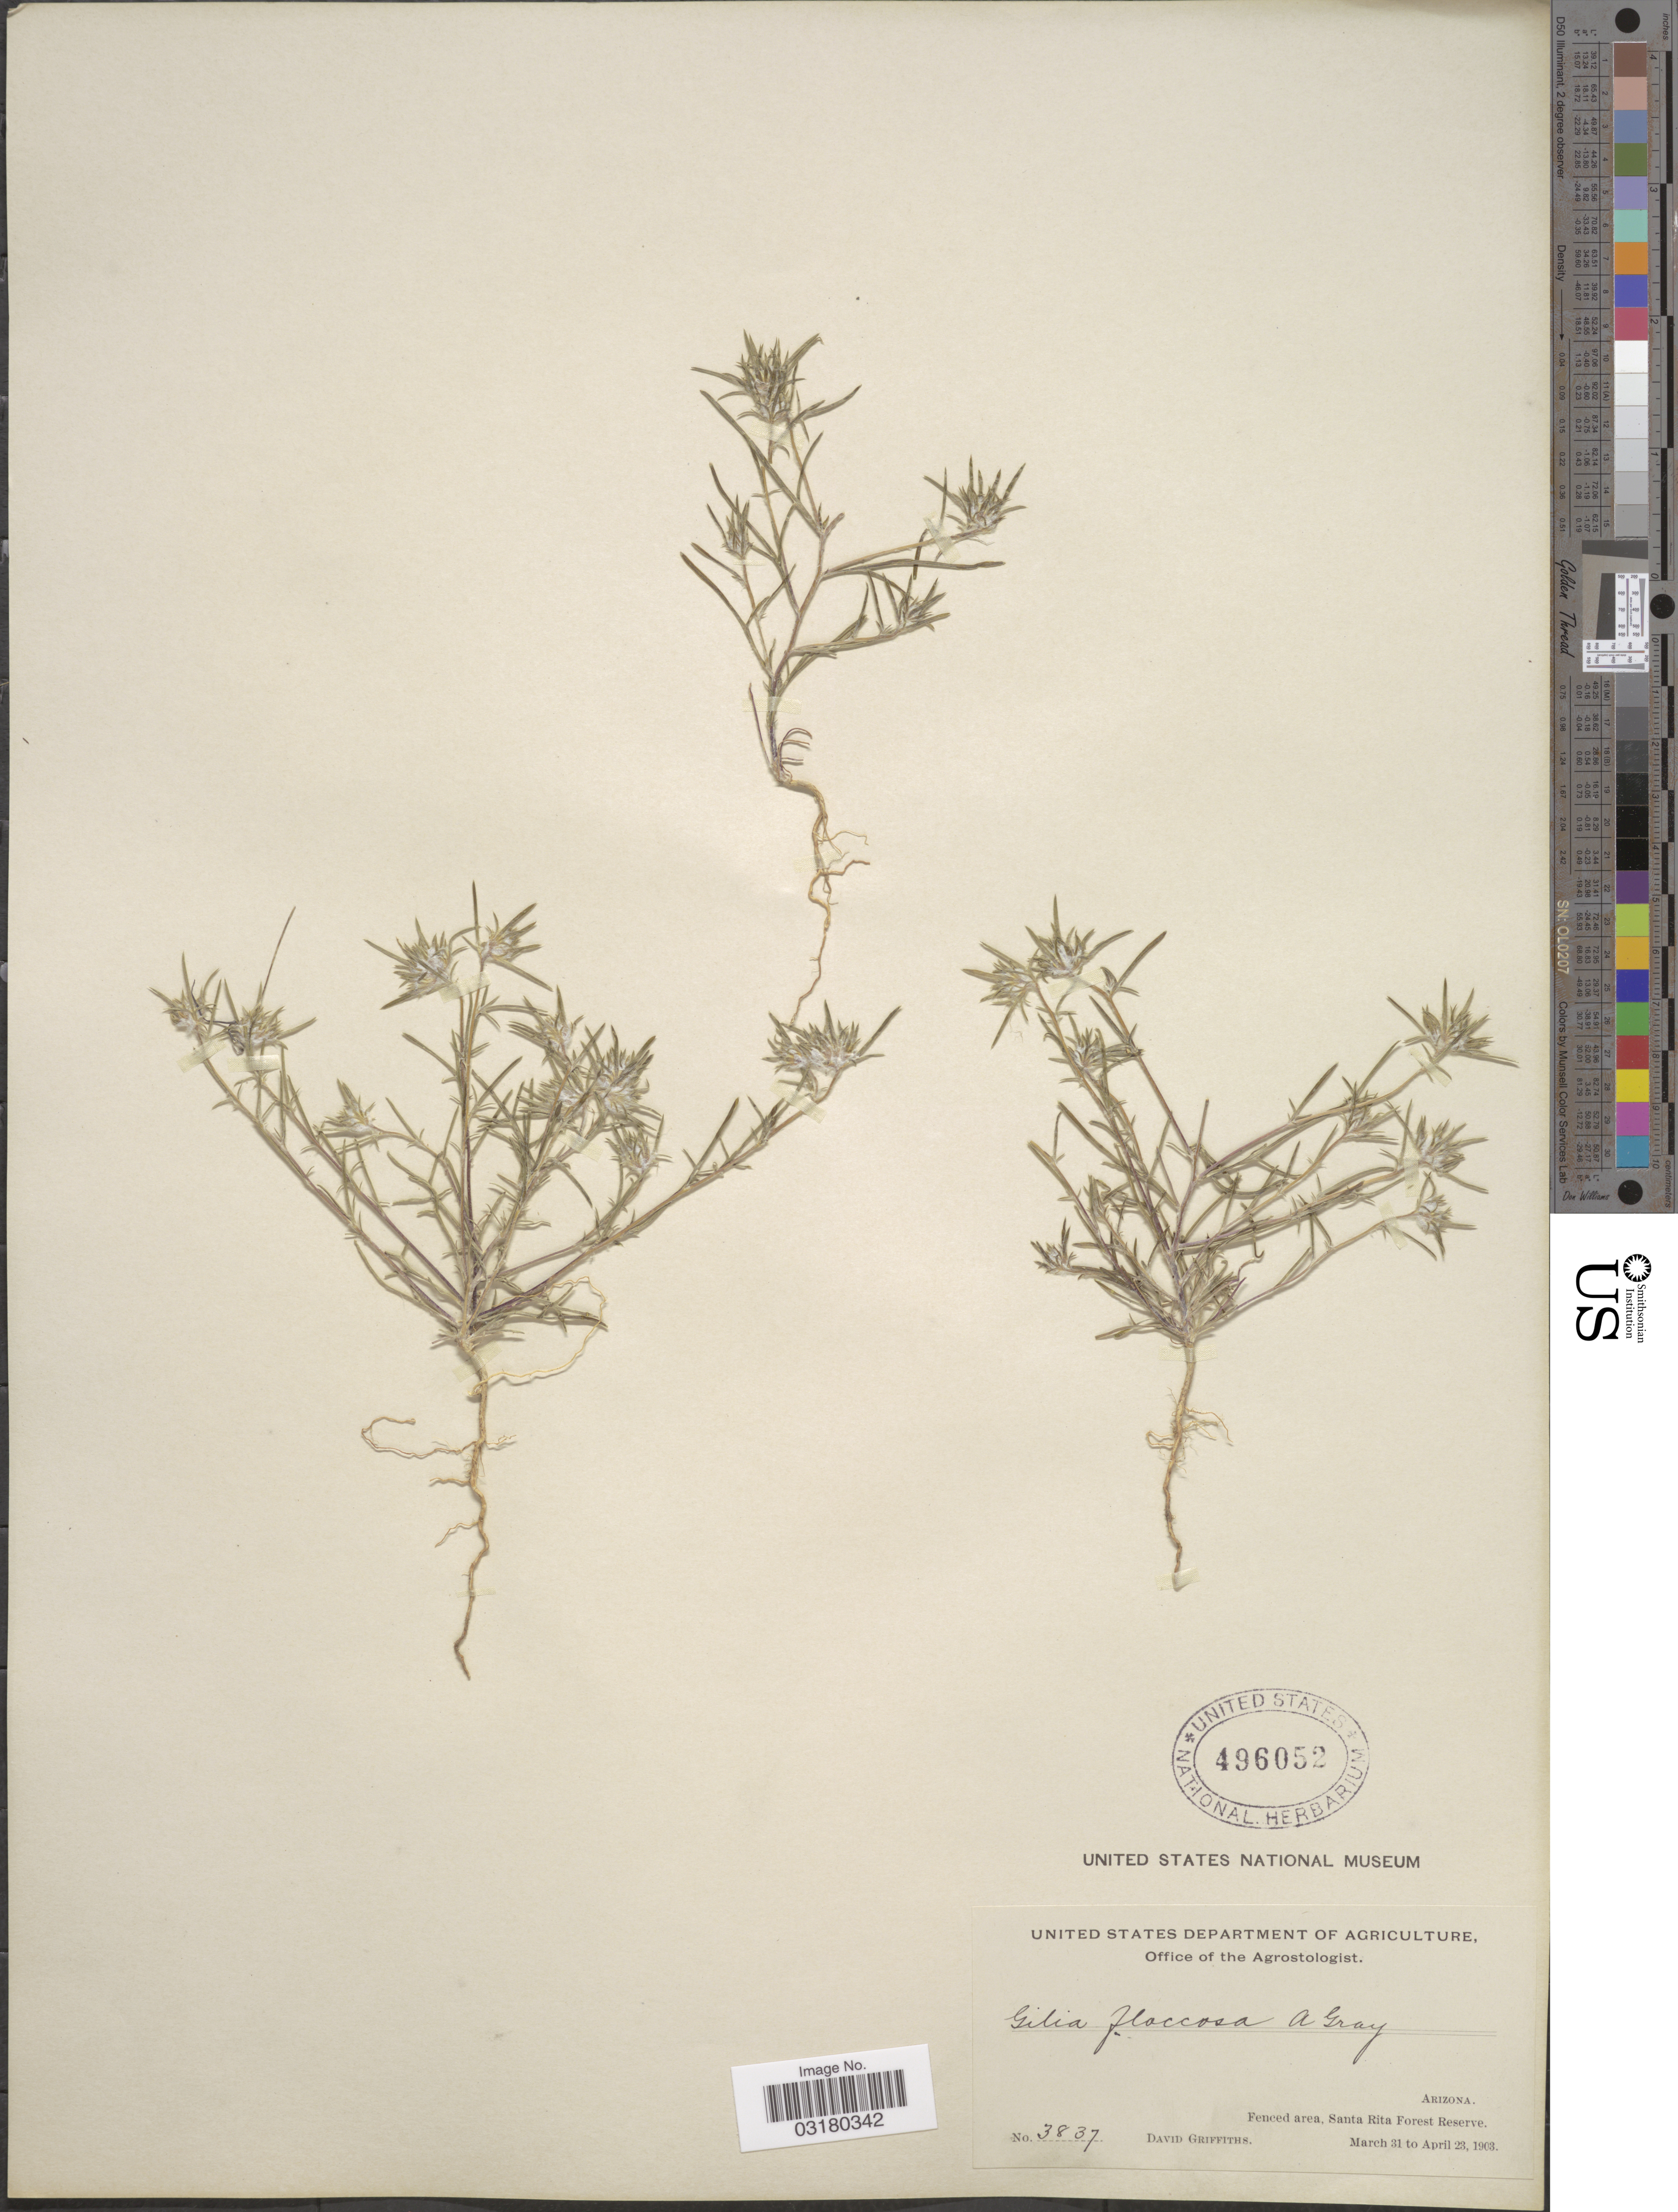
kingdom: Plantae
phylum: Tracheophyta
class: Magnoliopsida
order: Ericales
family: Polemoniaceae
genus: Eriastrum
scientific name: Eriastrum sp.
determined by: Strong, Mark T., (BOT), Smithsonian Institution - National Museum of Natural History (UNITED STATES)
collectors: D. Griffiths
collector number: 3837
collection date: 1903-03-31/1903-04-23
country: United States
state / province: Arizona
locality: Fenced area, Santa Rita Forest Reserve.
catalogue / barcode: US 496052